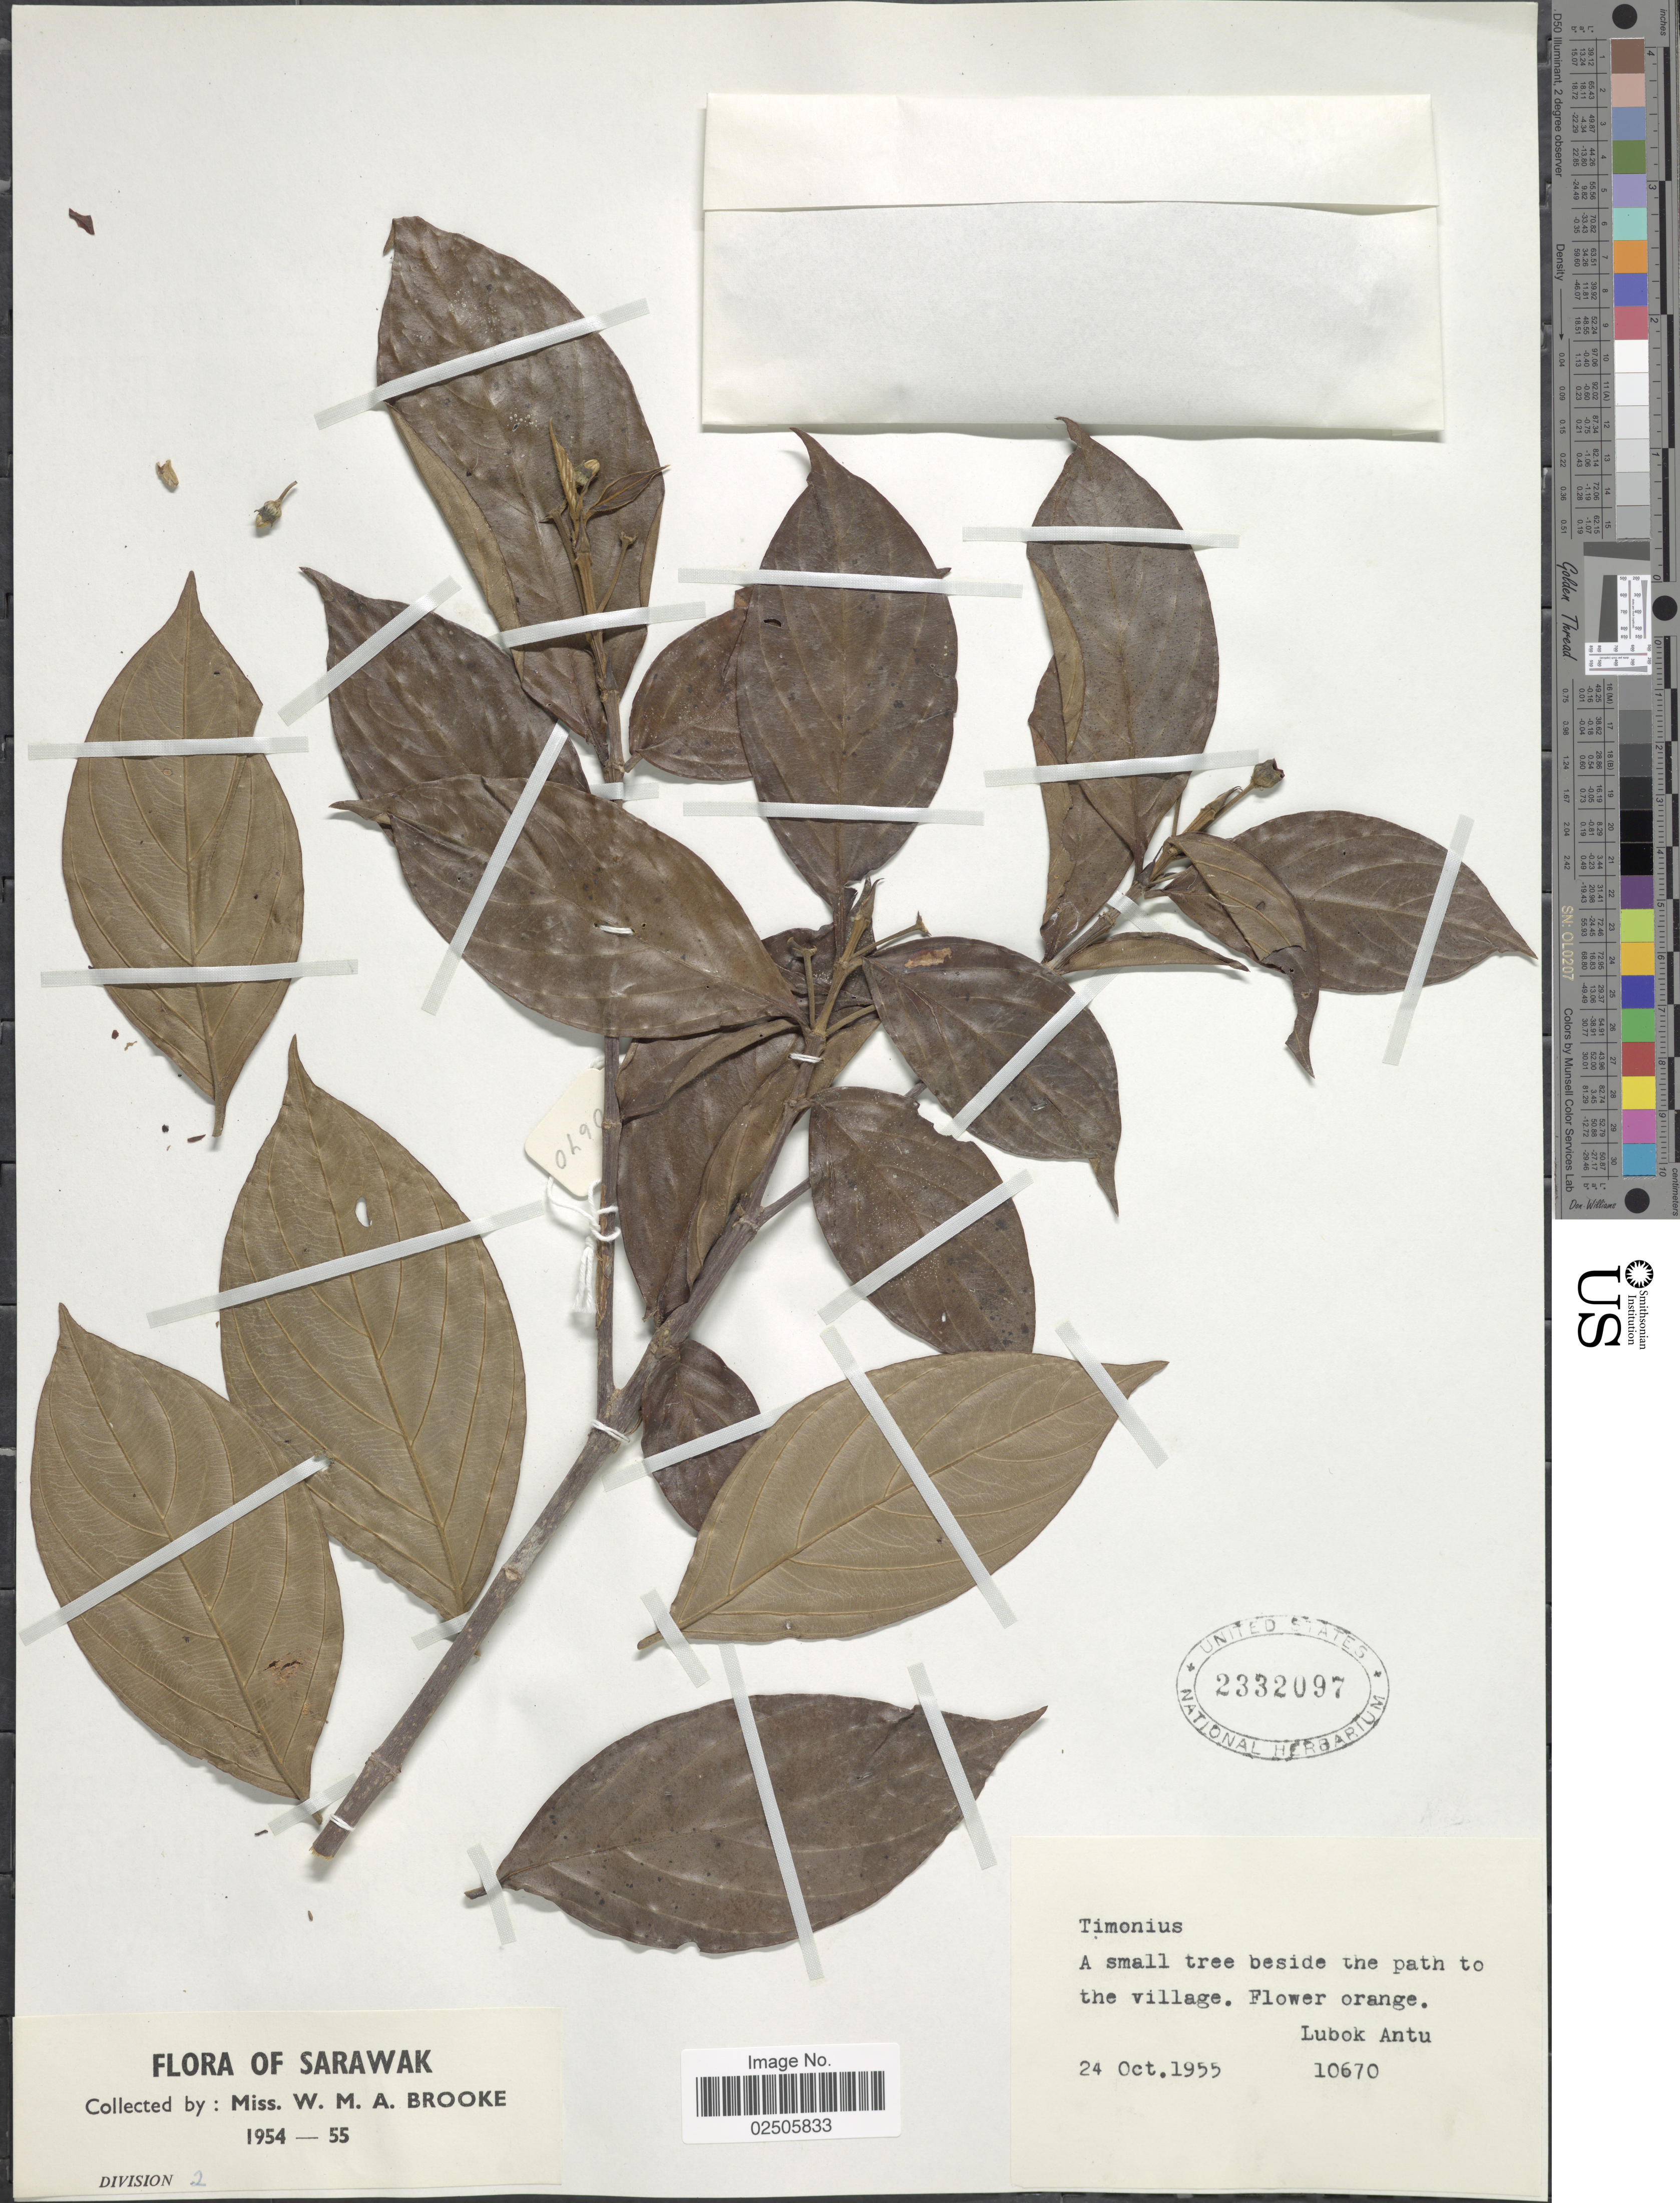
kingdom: Plantae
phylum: Tracheophyta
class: Magnoliopsida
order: Gentianales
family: Rubiaceae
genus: Timonius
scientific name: Timonius sp.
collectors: W. Brooke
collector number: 10670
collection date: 1955-10-24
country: Malaysia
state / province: Sarawak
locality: Lubok Antu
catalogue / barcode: US 2332097